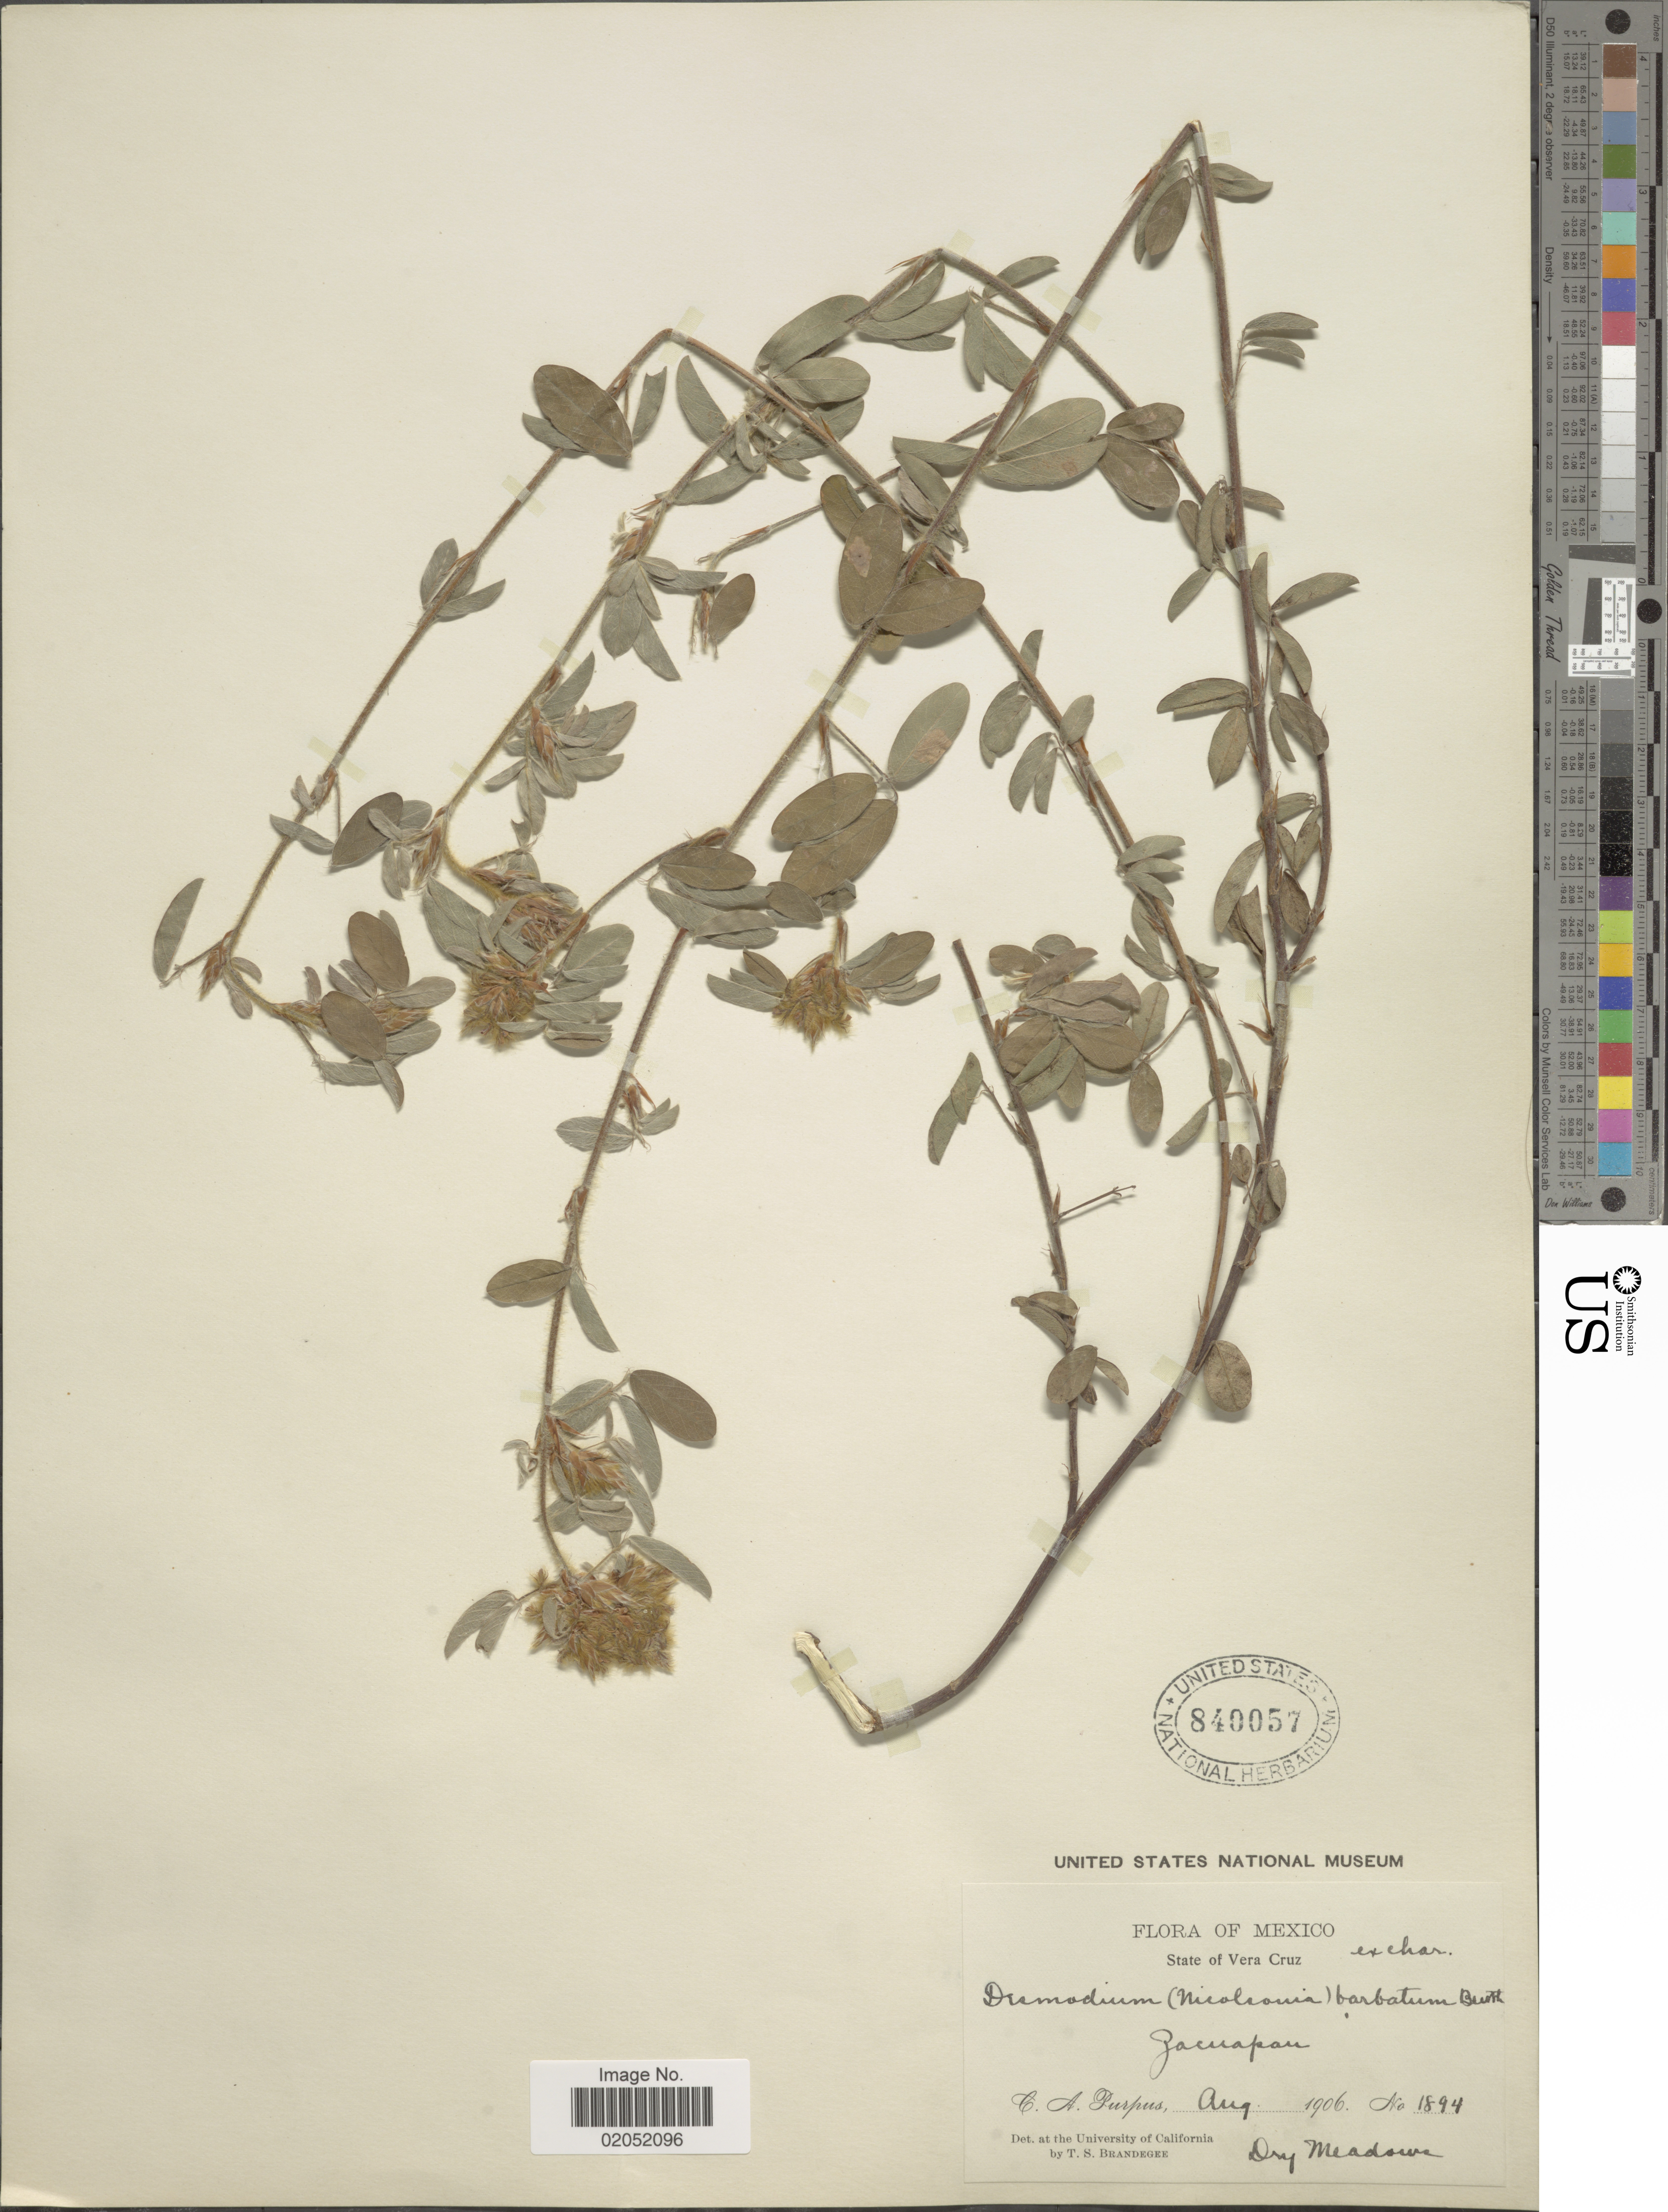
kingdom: Plantae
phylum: Tracheophyta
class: Magnoliopsida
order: Fabales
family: Fabaceae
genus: Grona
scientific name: Grona barbata var. barbata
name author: (L.) H. Ohashi & K. Ohashi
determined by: Strong, Mark T., (BOT), Smithsonian Institution - National Museum of Natural History (UNITED STATES)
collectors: C. A. Purpus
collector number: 1894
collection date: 1906-08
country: Mexico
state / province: Veracruz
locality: Zacuapan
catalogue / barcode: US 840057